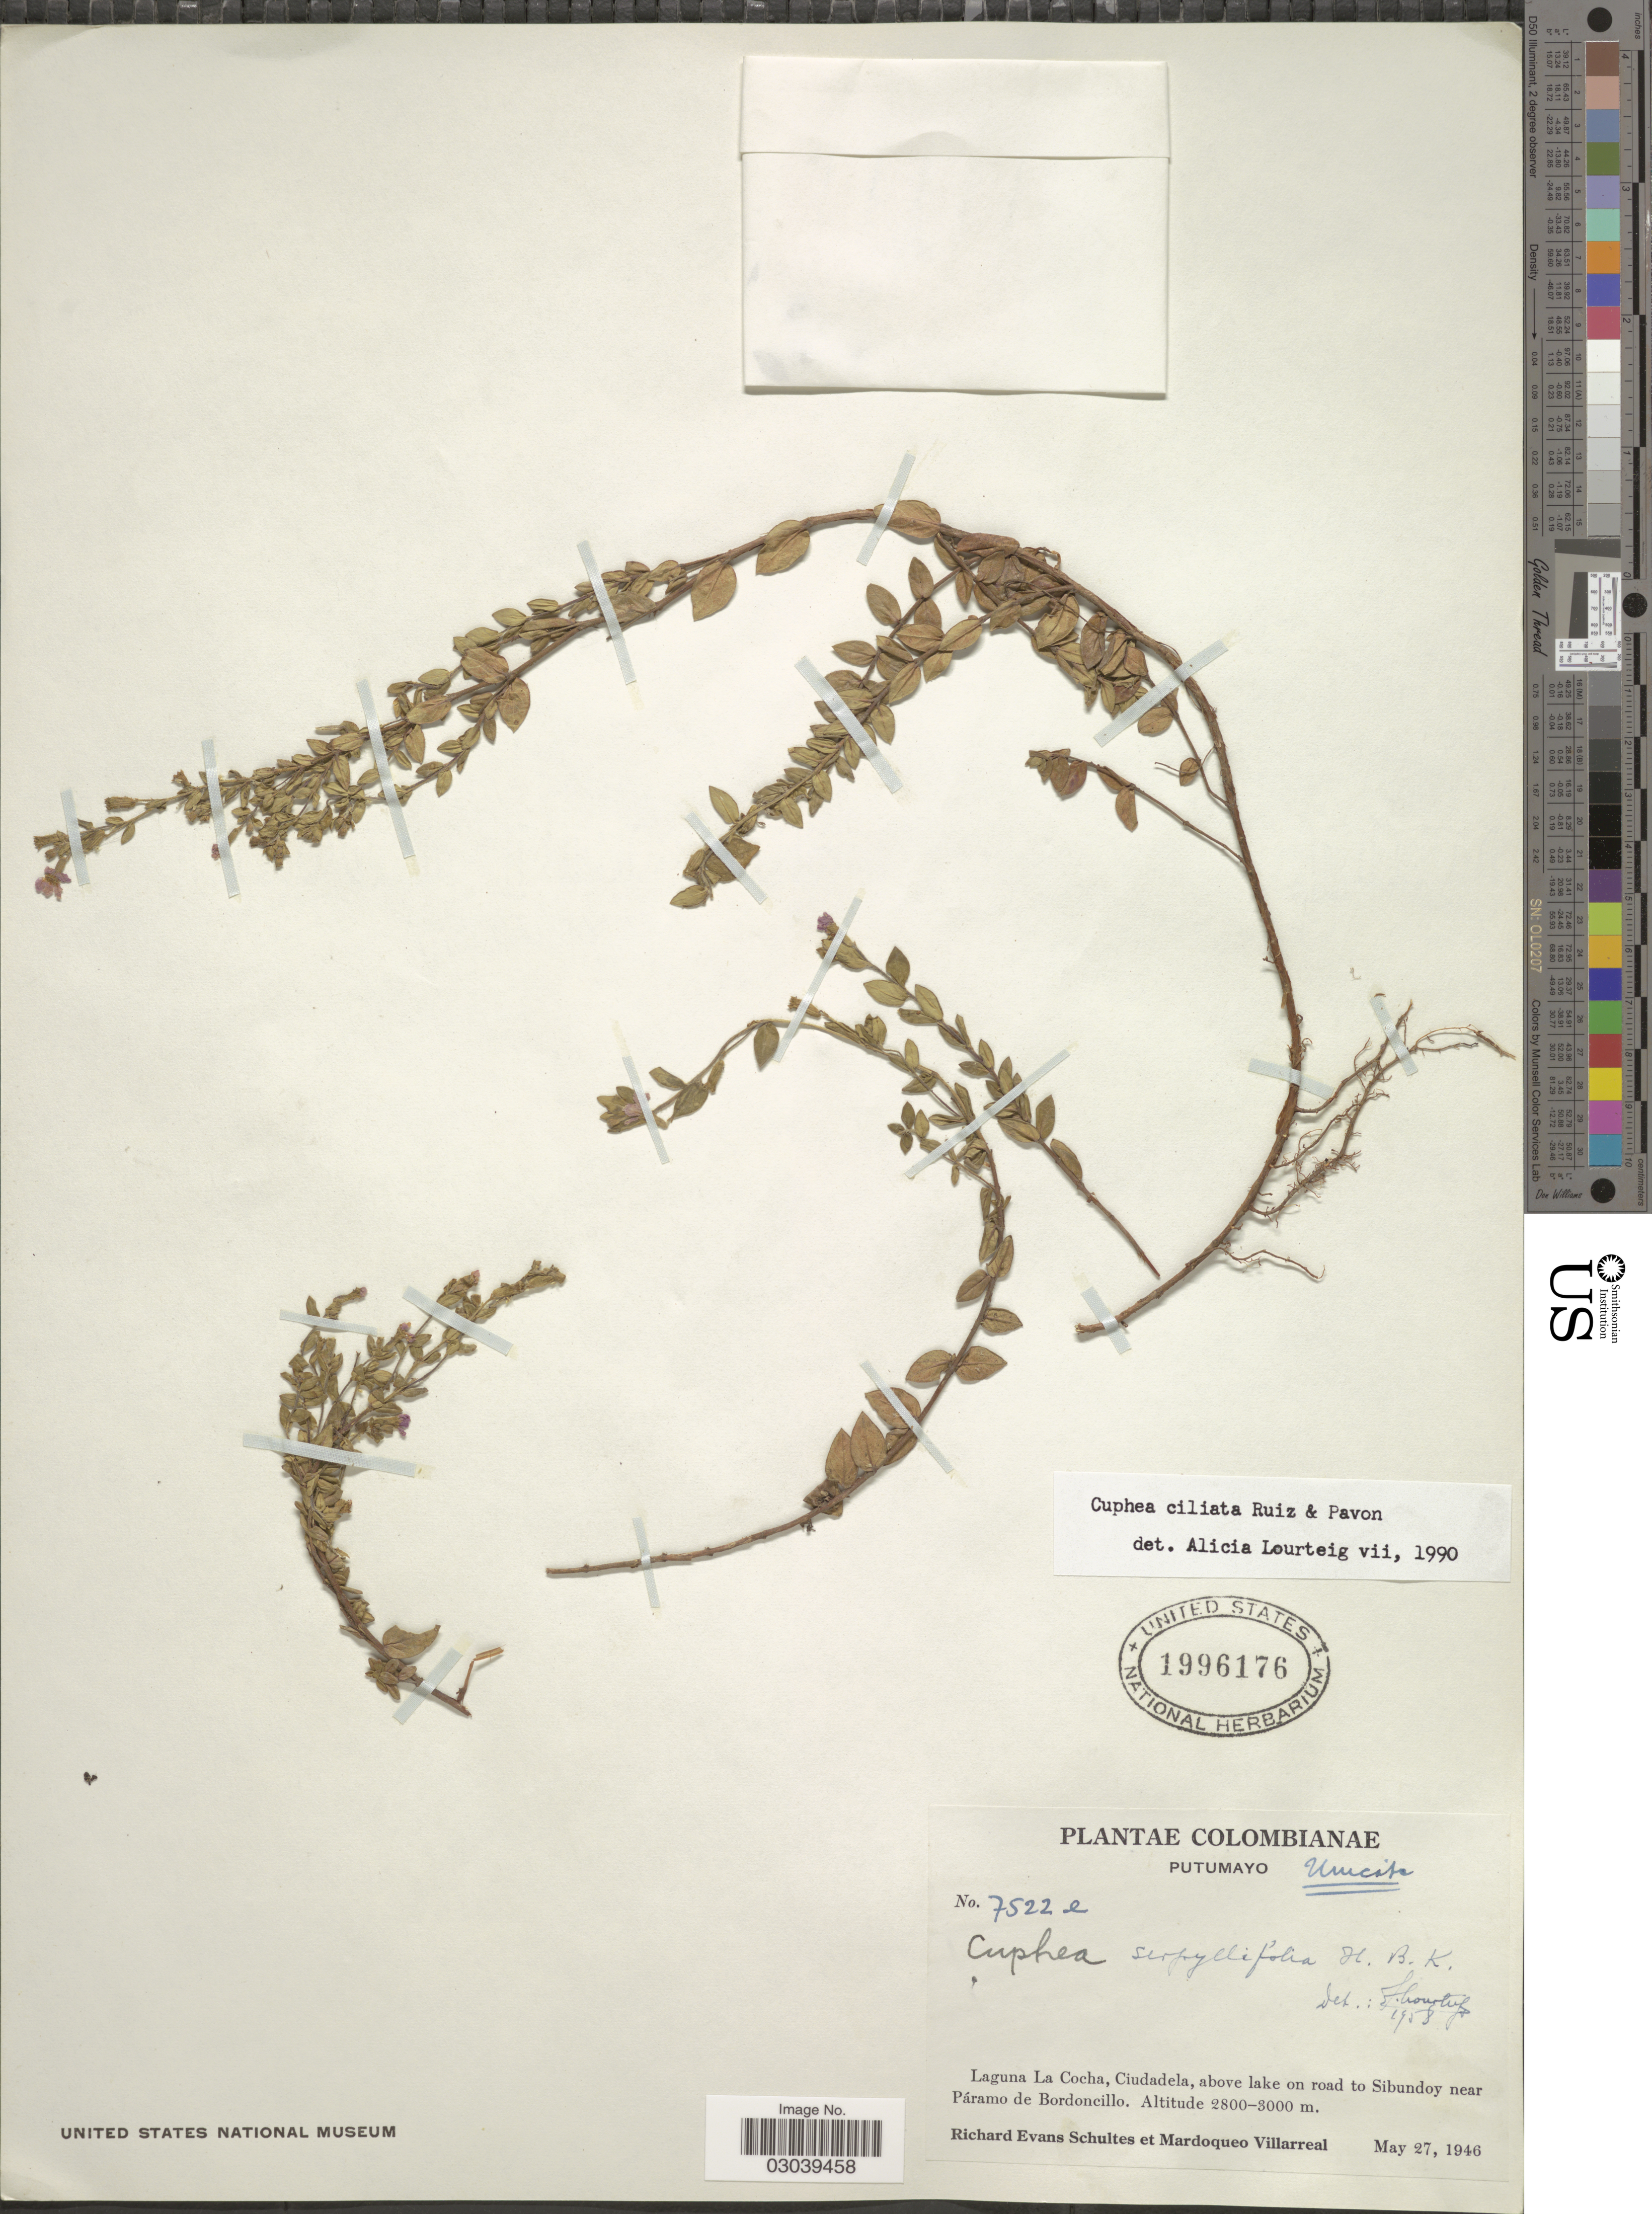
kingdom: Plantae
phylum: Tracheophyta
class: Magnoliopsida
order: Myrtales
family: Lythraceae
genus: Cuphea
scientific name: Cuphea ciliata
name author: Ruiz & Pav.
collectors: R. E. Schultes & M. Villarreal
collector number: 7522e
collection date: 1946-05-27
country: Colombia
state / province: Putumayo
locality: Laguna La Cocha, Ciudadela, above lake on road to Sibundoy near Páramo de Bordoncillo.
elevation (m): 2800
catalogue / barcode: US 1996176